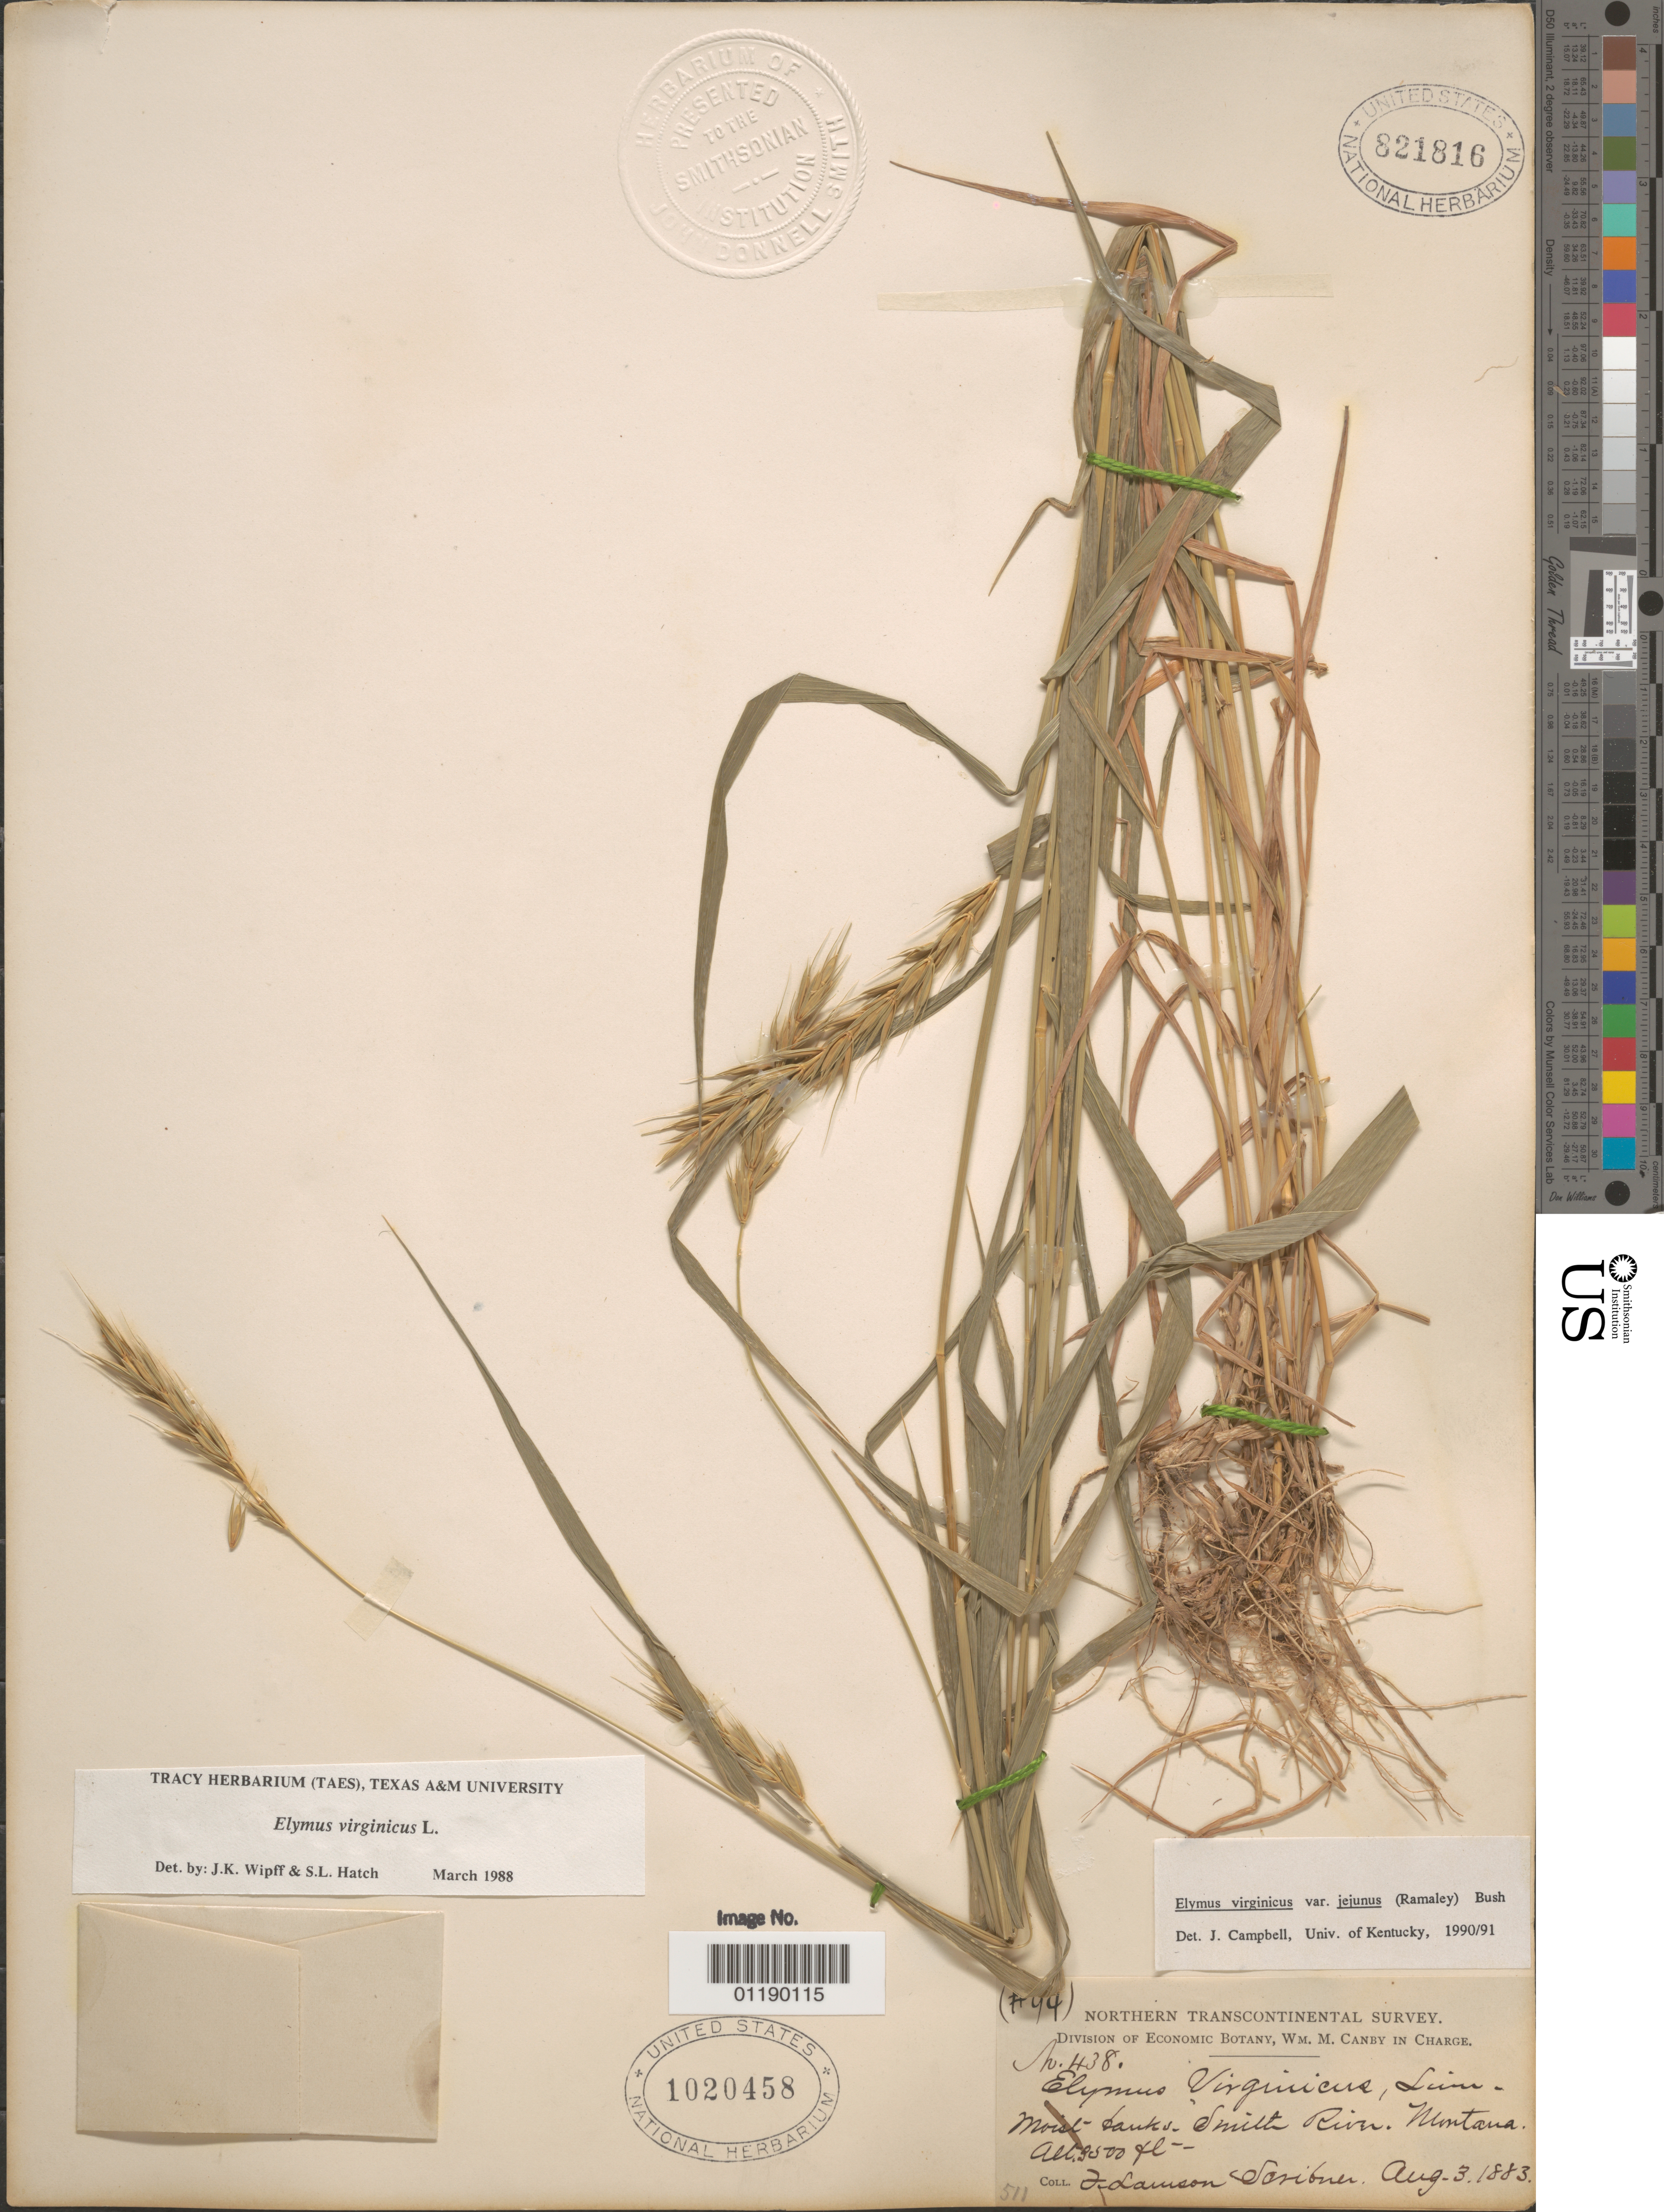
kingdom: Plantae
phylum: Tracheophyta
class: Liliopsida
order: Poales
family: Poaceae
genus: Elymus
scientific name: Elymus virginicus var. jejeunus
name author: (Ramaley) Bush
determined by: Campbell, J.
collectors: F. L. Scribner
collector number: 438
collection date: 1883-08-03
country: United States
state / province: Montana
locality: Smith River.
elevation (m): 1067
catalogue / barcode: US 1020458